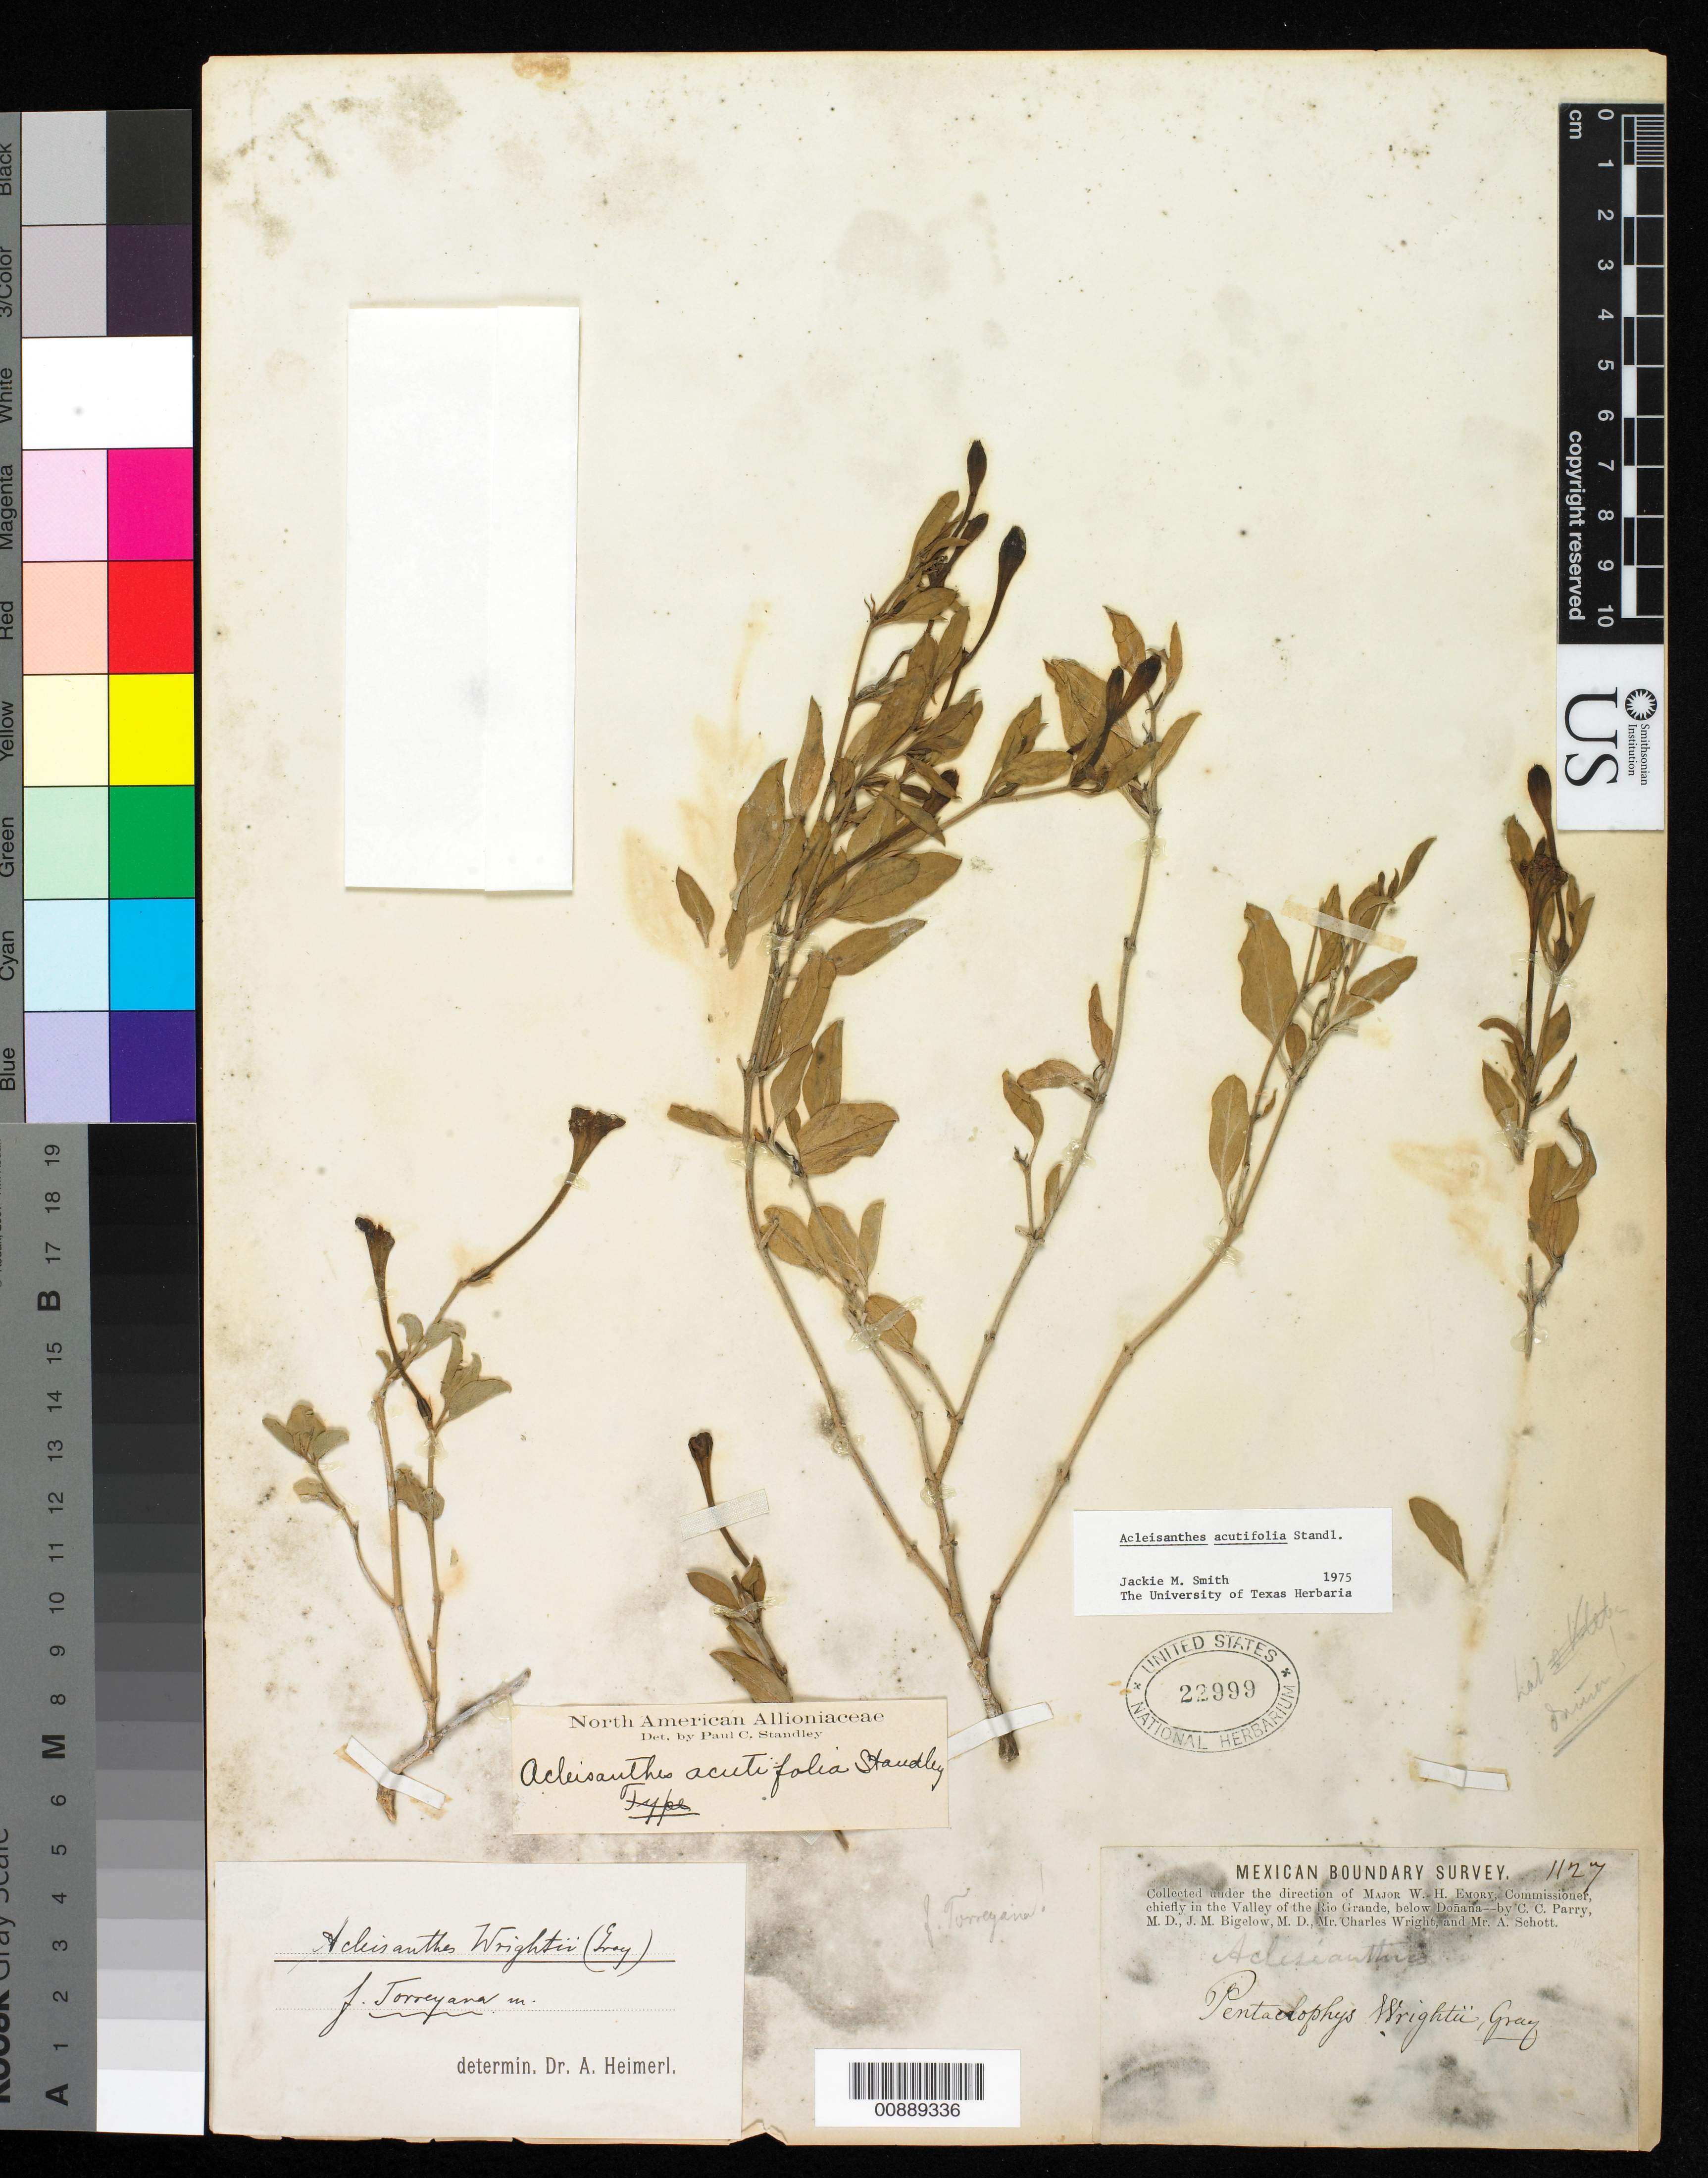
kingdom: Plantae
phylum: Tracheophyta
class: Magnoliopsida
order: Caryophyllales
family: Nyctaginaceae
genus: Acleisanthes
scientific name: Acleisanthes acutifolia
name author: Standl.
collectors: C. C. Parry, J. M. Bigelow, C. Wright & A. C. V. Schott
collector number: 1127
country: United States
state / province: New Mexico / Texas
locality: Valley of the Rio Grande, below Doñana.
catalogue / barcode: US 22999